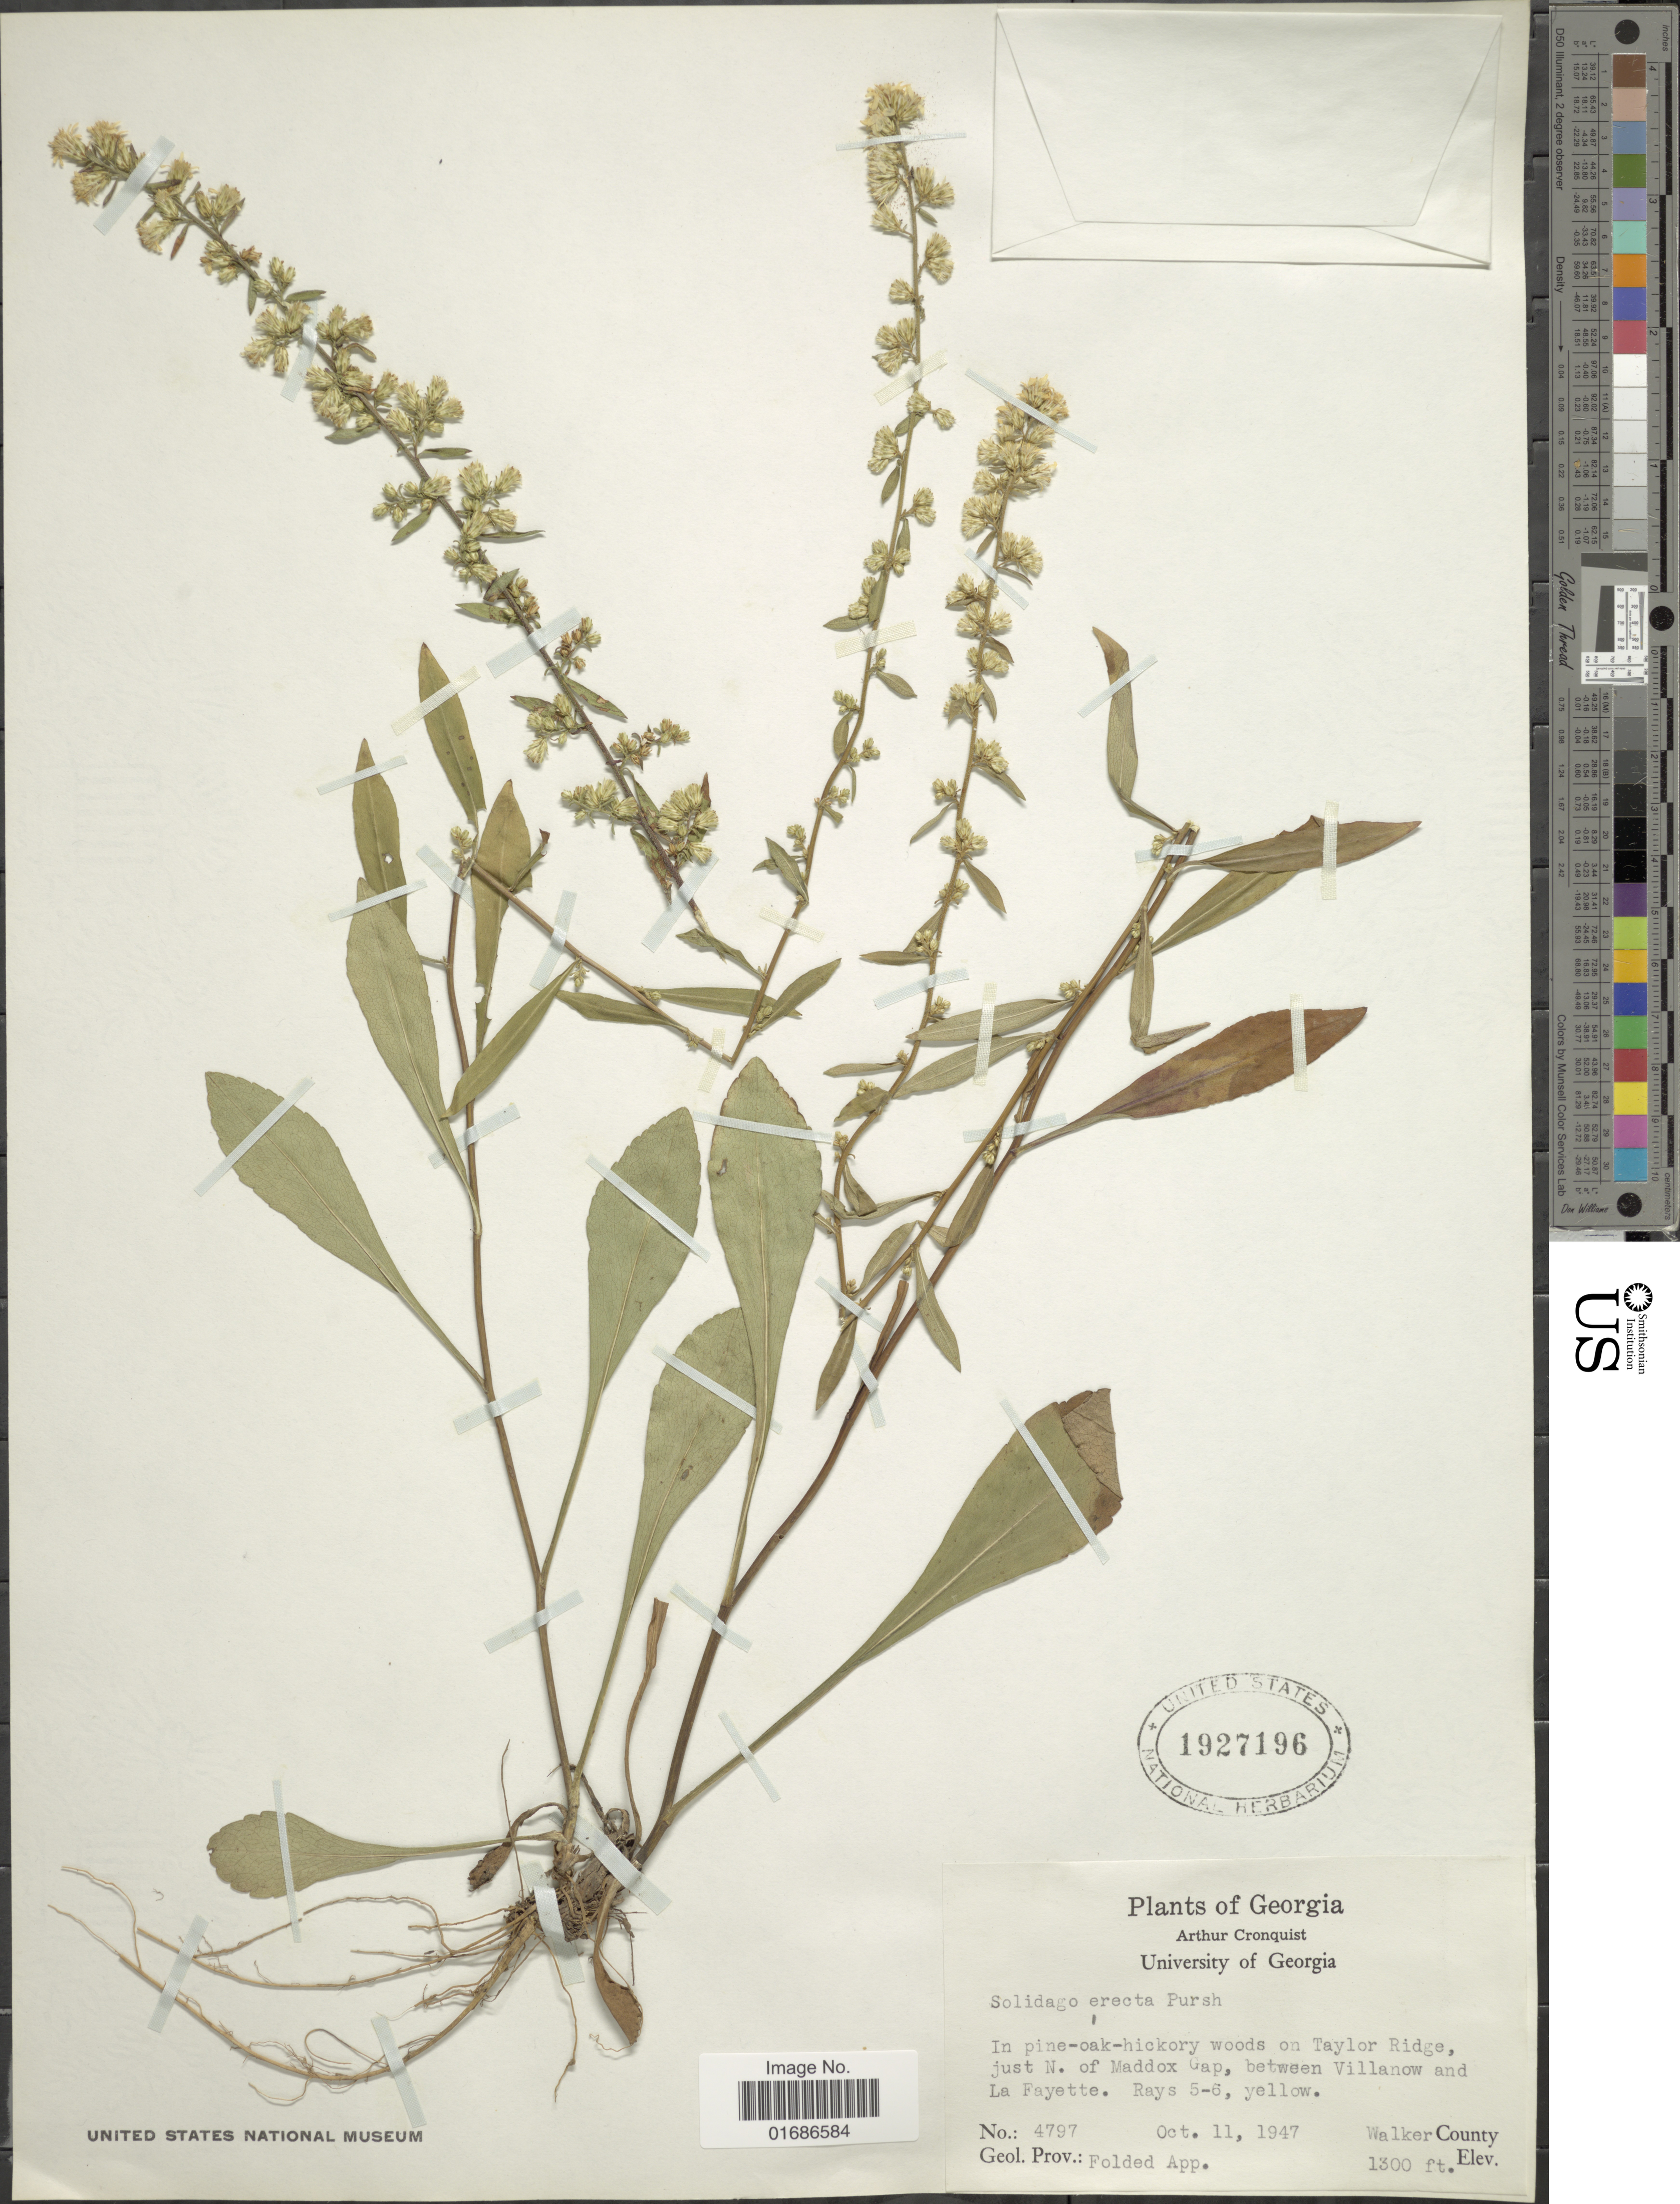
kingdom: Plantae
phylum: Tracheophyta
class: Magnoliopsida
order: Asterales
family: Asteraceae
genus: Solidago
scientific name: Solidago erecta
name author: Pursh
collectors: A. J. Cronquist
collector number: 4797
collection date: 1947-10-11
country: United States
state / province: Georgia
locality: In pine-oak-hickory woods on Taylor Ridge, just N. of Maddox Gap, between Villanow and La Fayette, Walker County, Geol. Prov. Folded App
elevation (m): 396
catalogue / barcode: US 1927196